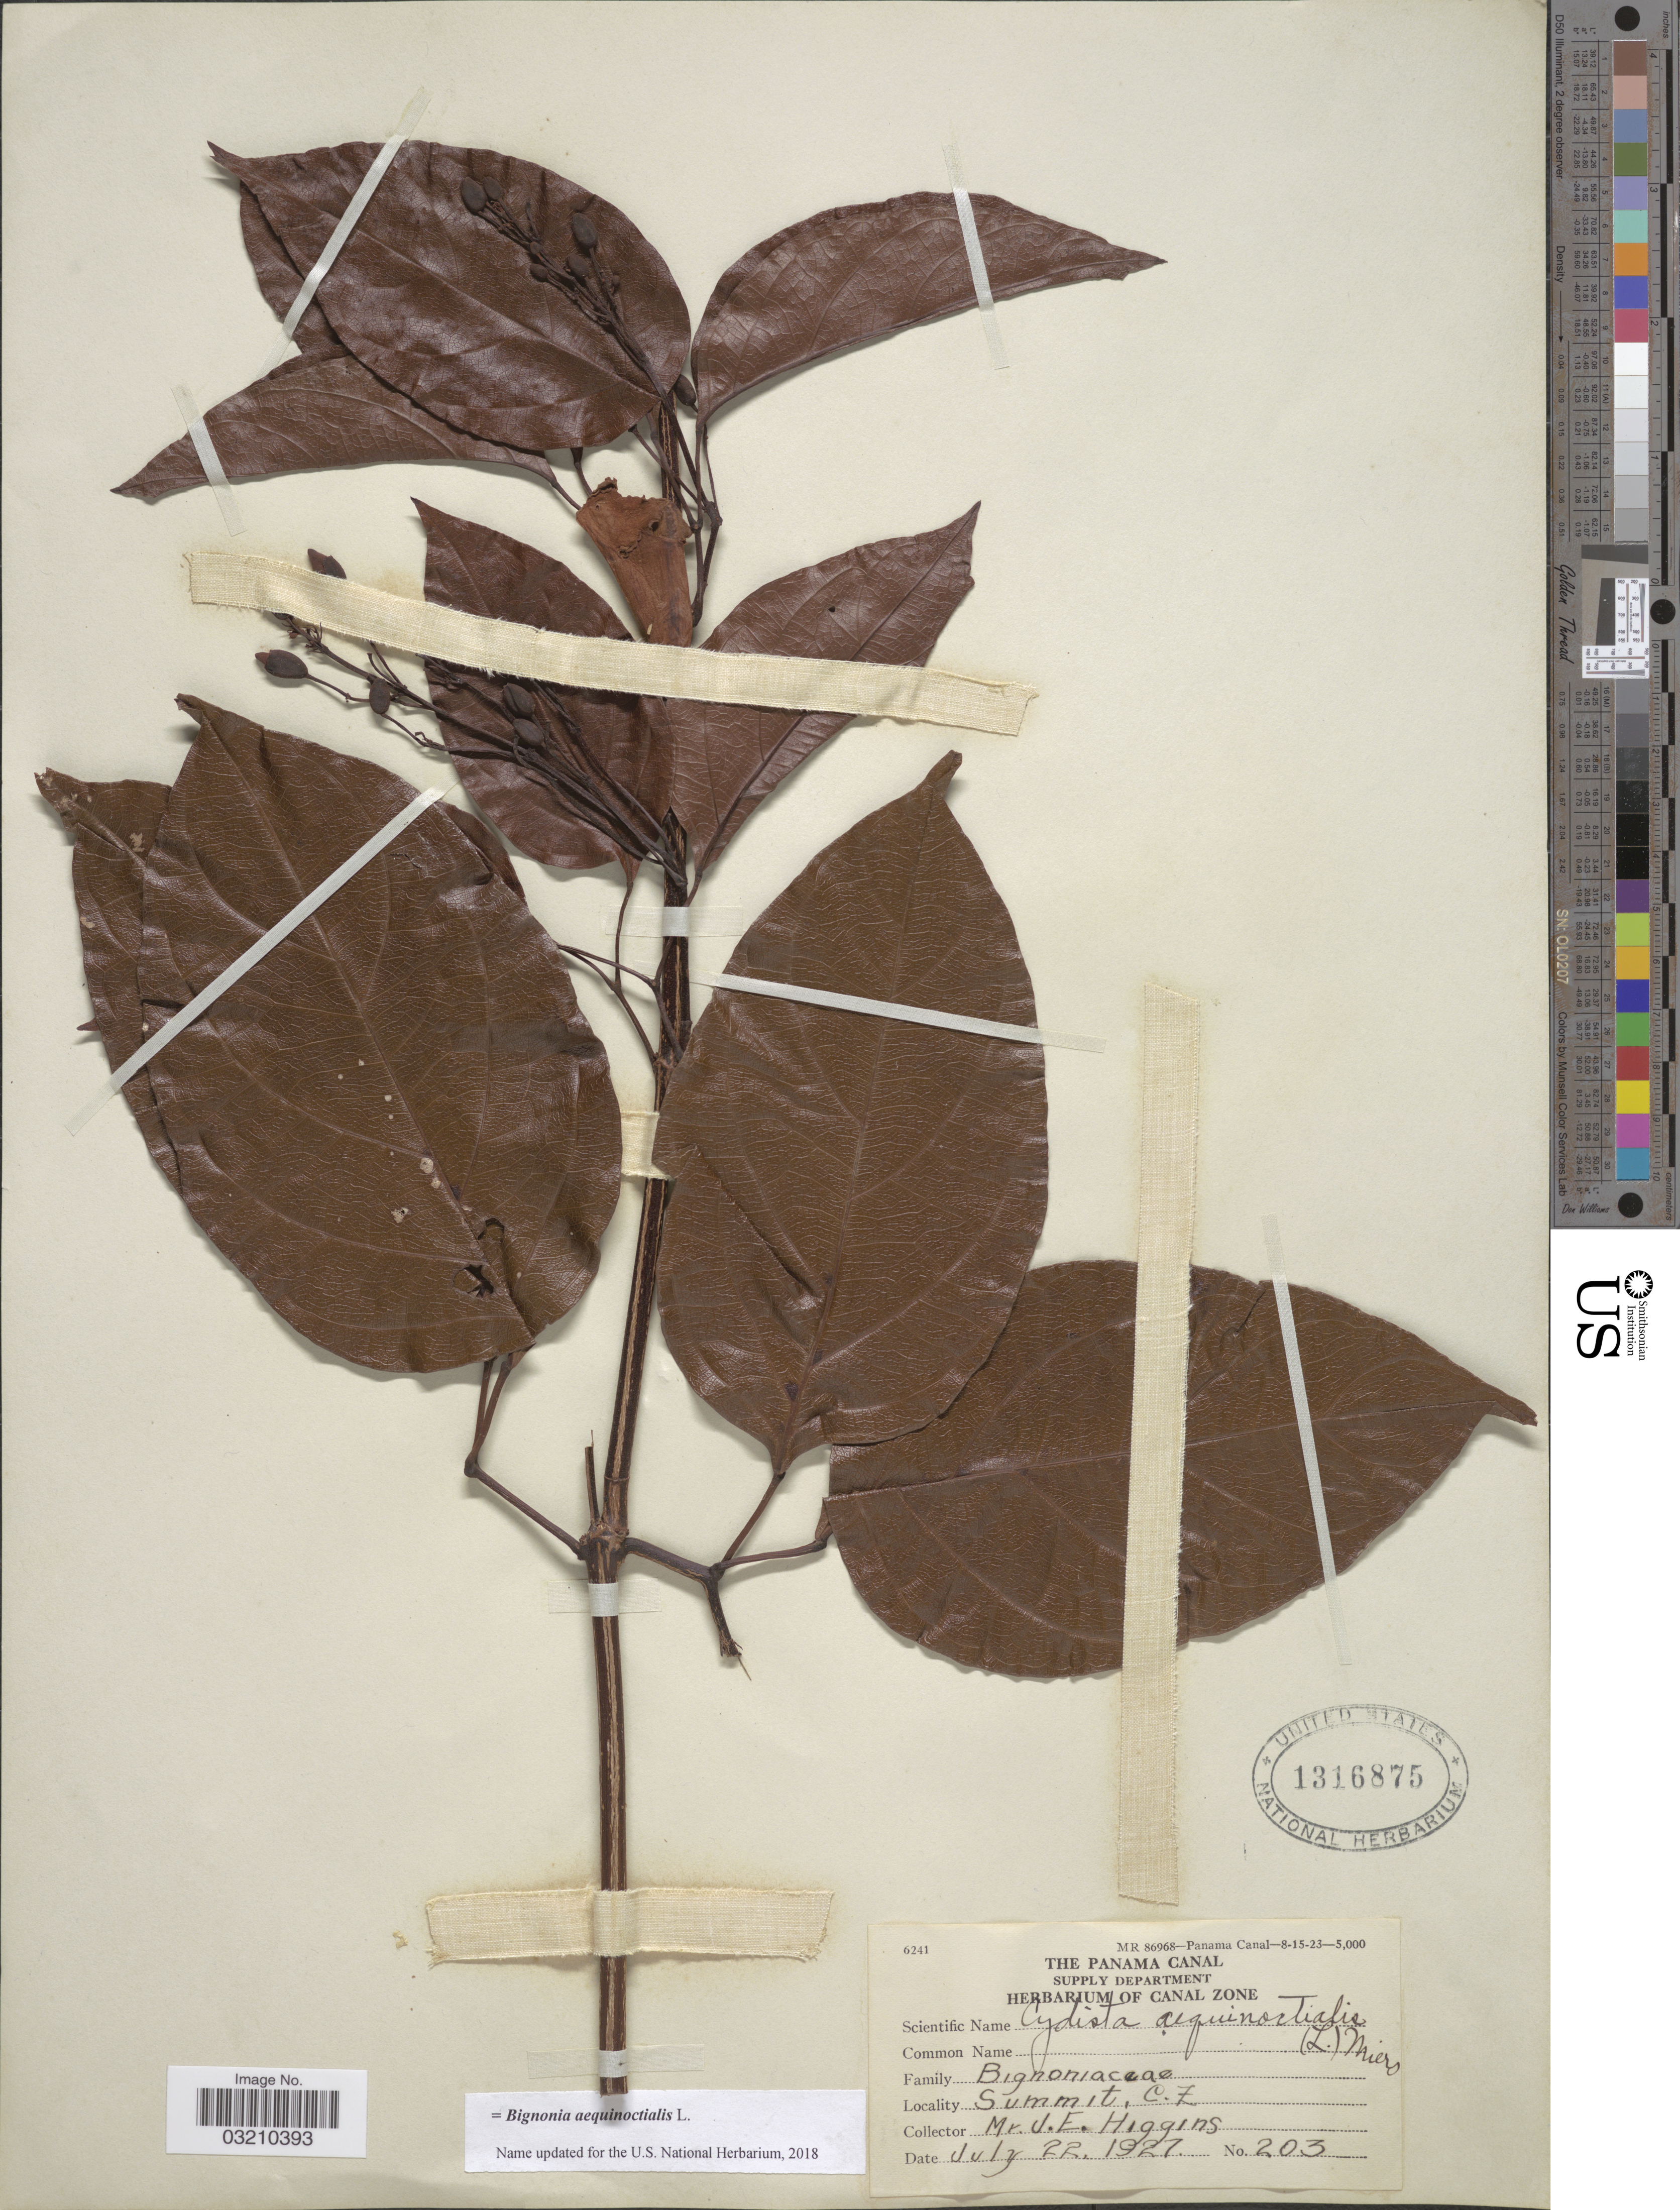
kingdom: Plantae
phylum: Tracheophyta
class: Magnoliopsida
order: Lamiales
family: Bignoniaceae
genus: Bignonia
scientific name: Bignonia aequinoctialis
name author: L.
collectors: J. Higgins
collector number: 203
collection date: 1927-07-22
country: Panama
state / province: Colón / Panamá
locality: Panama Canal. Summit, C.Z.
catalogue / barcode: US 1316875